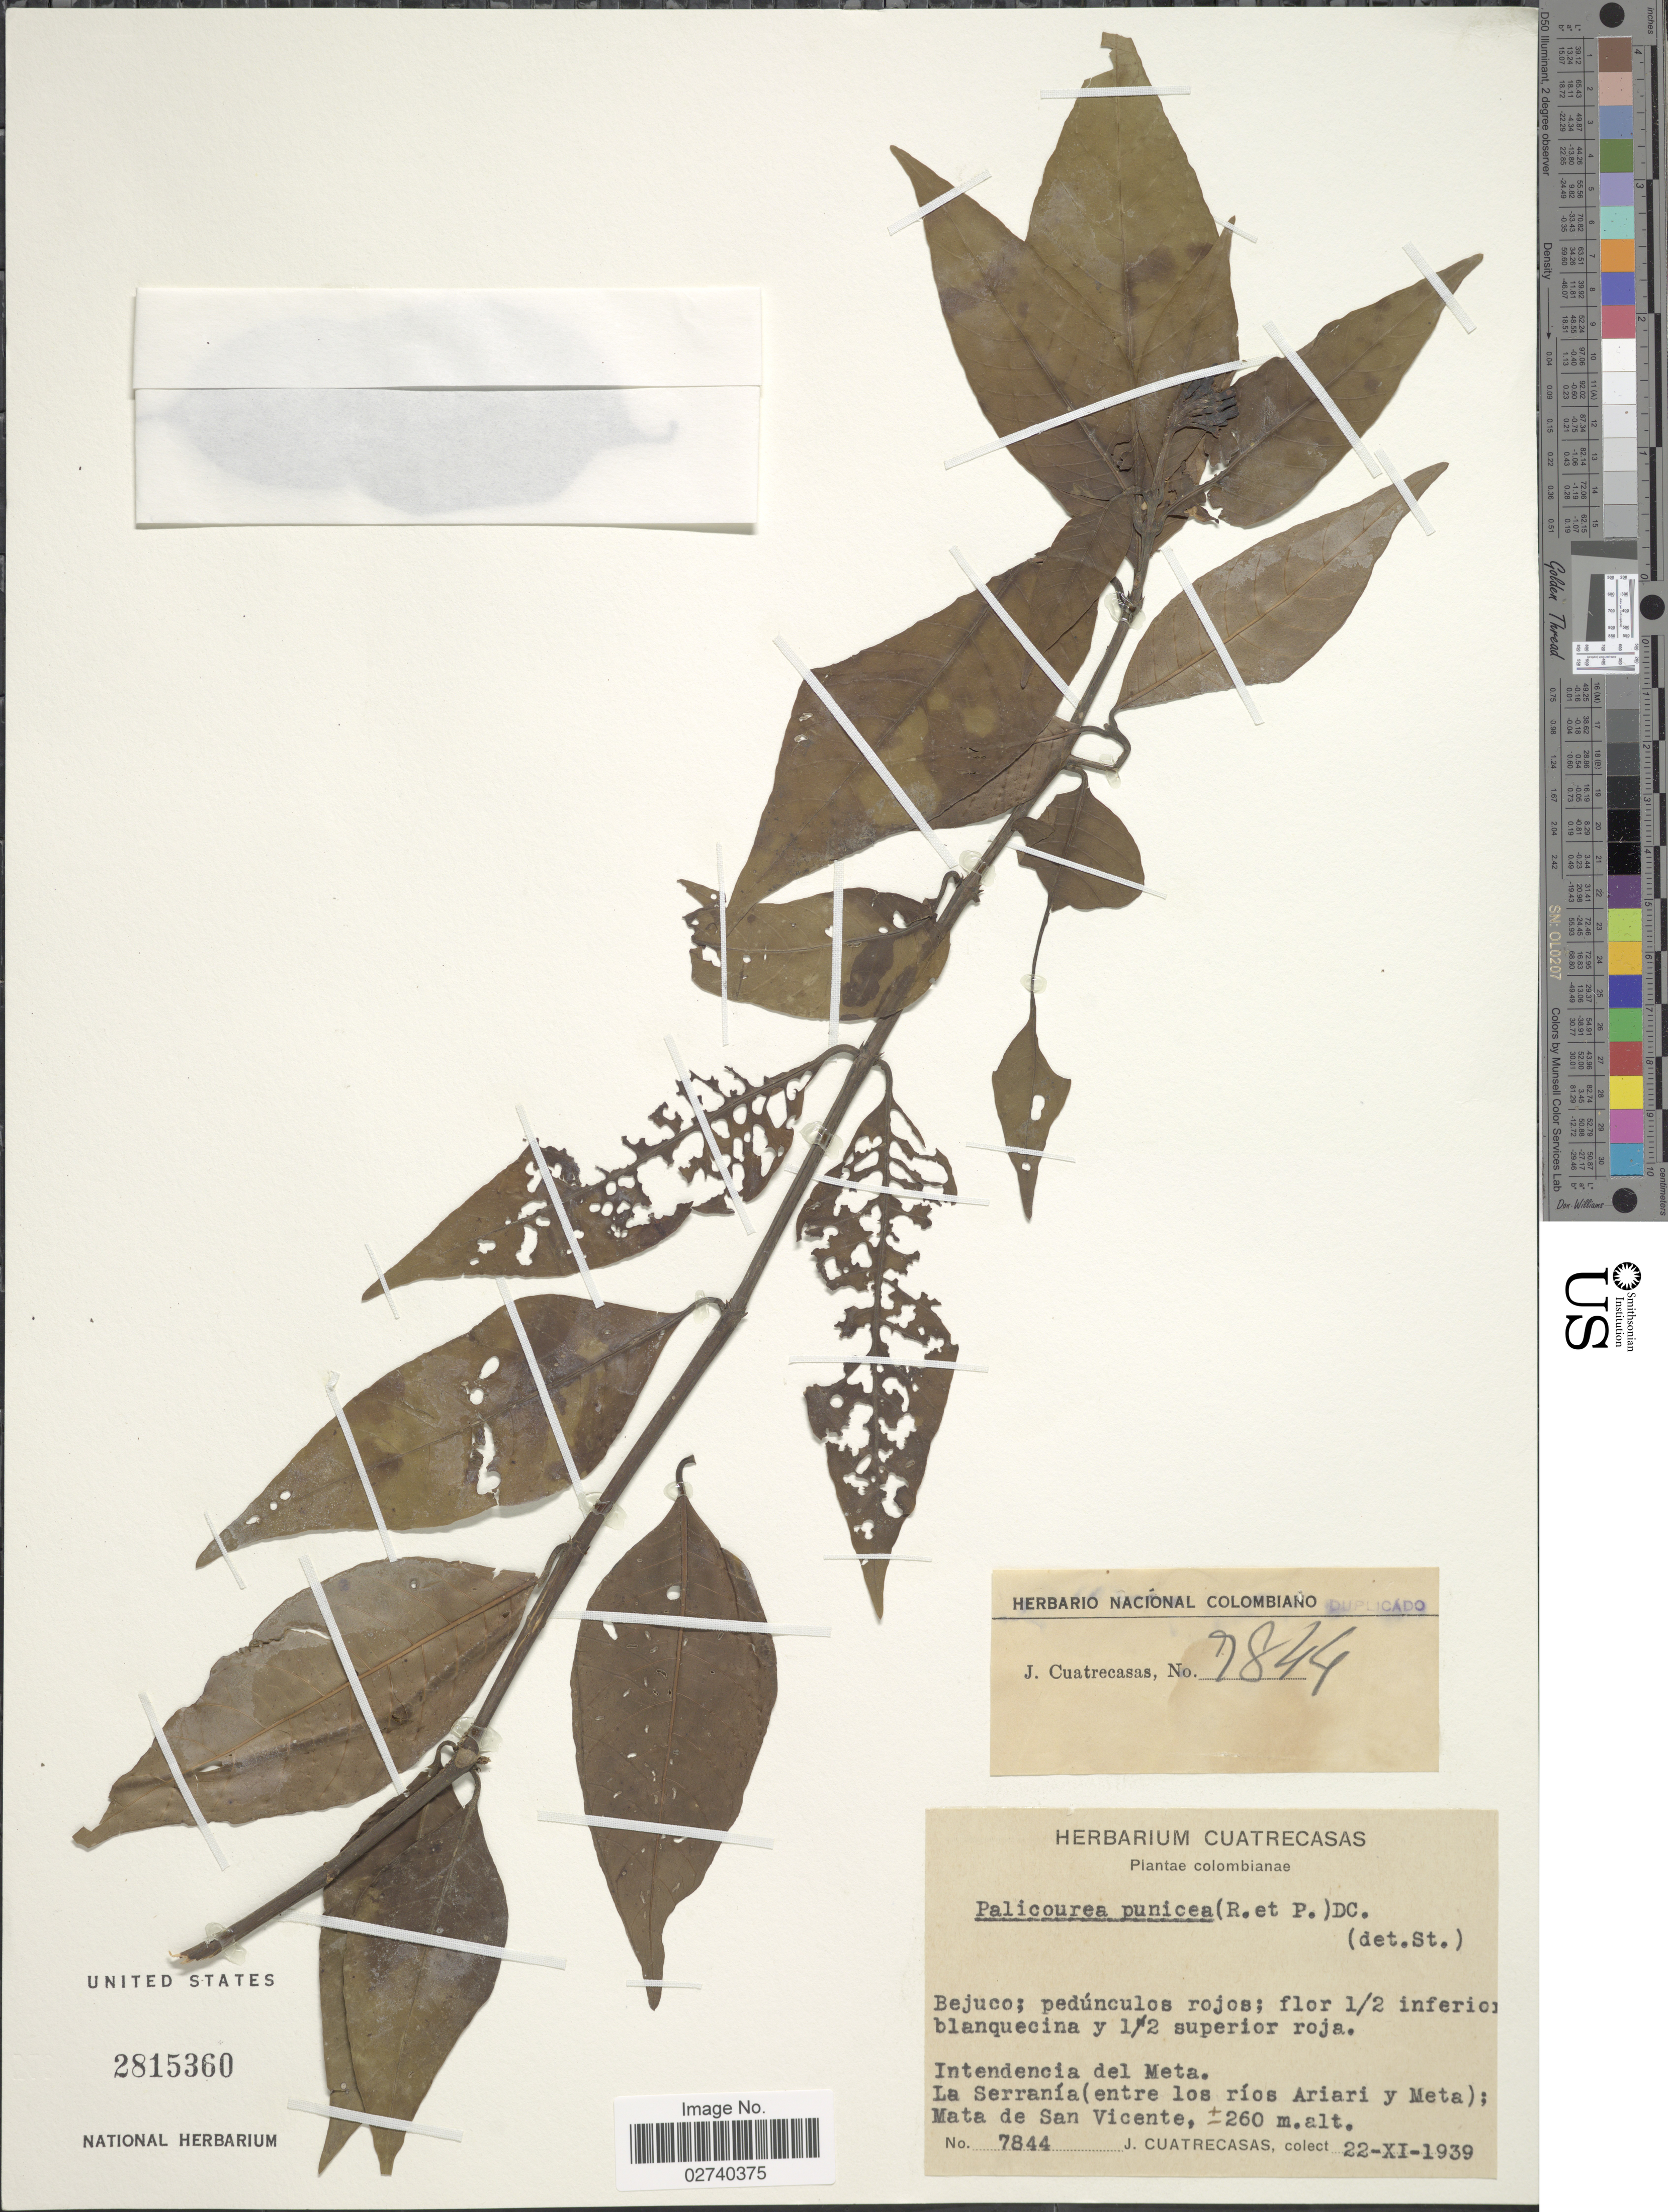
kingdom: Plantae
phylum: Tracheophyta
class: Magnoliopsida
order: Gentianales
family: Rubiaceae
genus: Palicourea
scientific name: Palicourea punicea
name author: (Ruiz & Pav.) DC.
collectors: J. Cuatrecasas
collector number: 7844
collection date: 1939-11-22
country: Colombia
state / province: Meta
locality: Intendencia del Meta. La Serranía (entre los ríos Ariari y Meta); Mata de San Vicente.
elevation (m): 260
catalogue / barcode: US 2815360